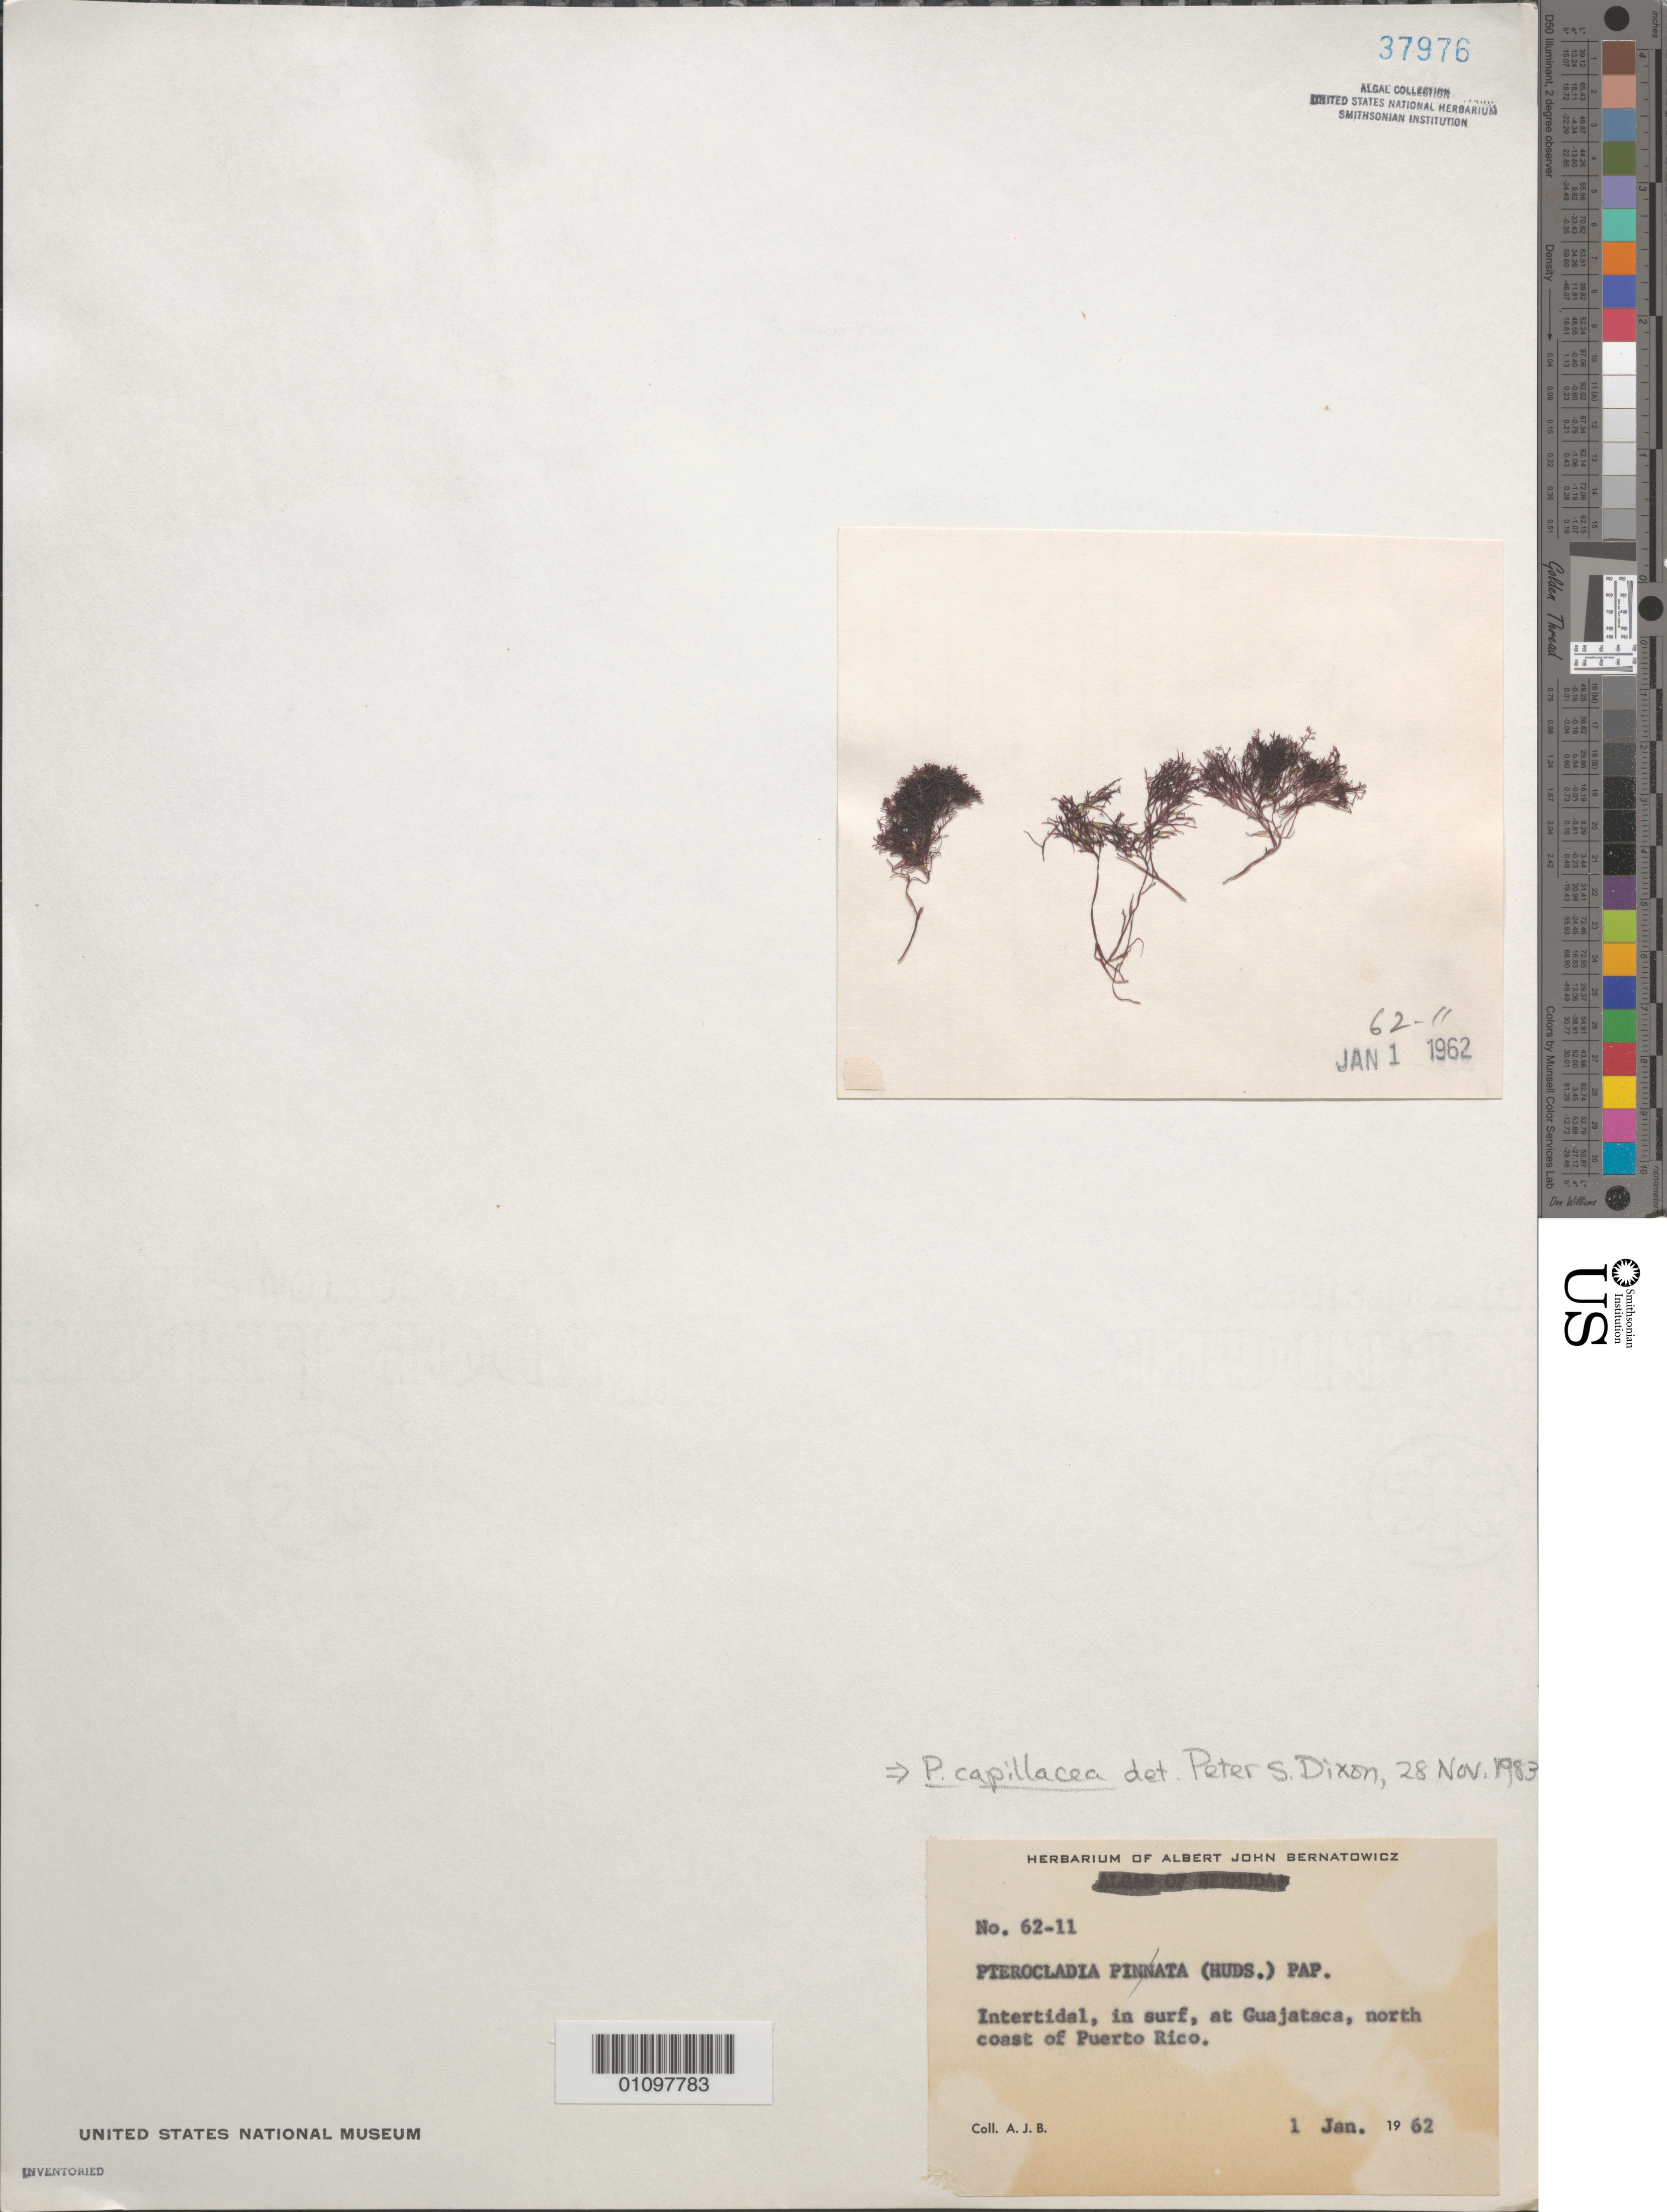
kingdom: Plantae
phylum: Rhodophyta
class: Florideophyceae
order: Gelidiales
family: Pterocladiaceae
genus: Pterocladiella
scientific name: Pterocladiella capillacea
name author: (S.G. Gmel.) Santelices & Hommers.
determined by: Algae name updating Project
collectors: A. Bernatowicz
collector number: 62-11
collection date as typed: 01 Jan 1962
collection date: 1962-01-01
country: Puerto Rico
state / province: Isabela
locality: Guajataca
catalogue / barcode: US 37976